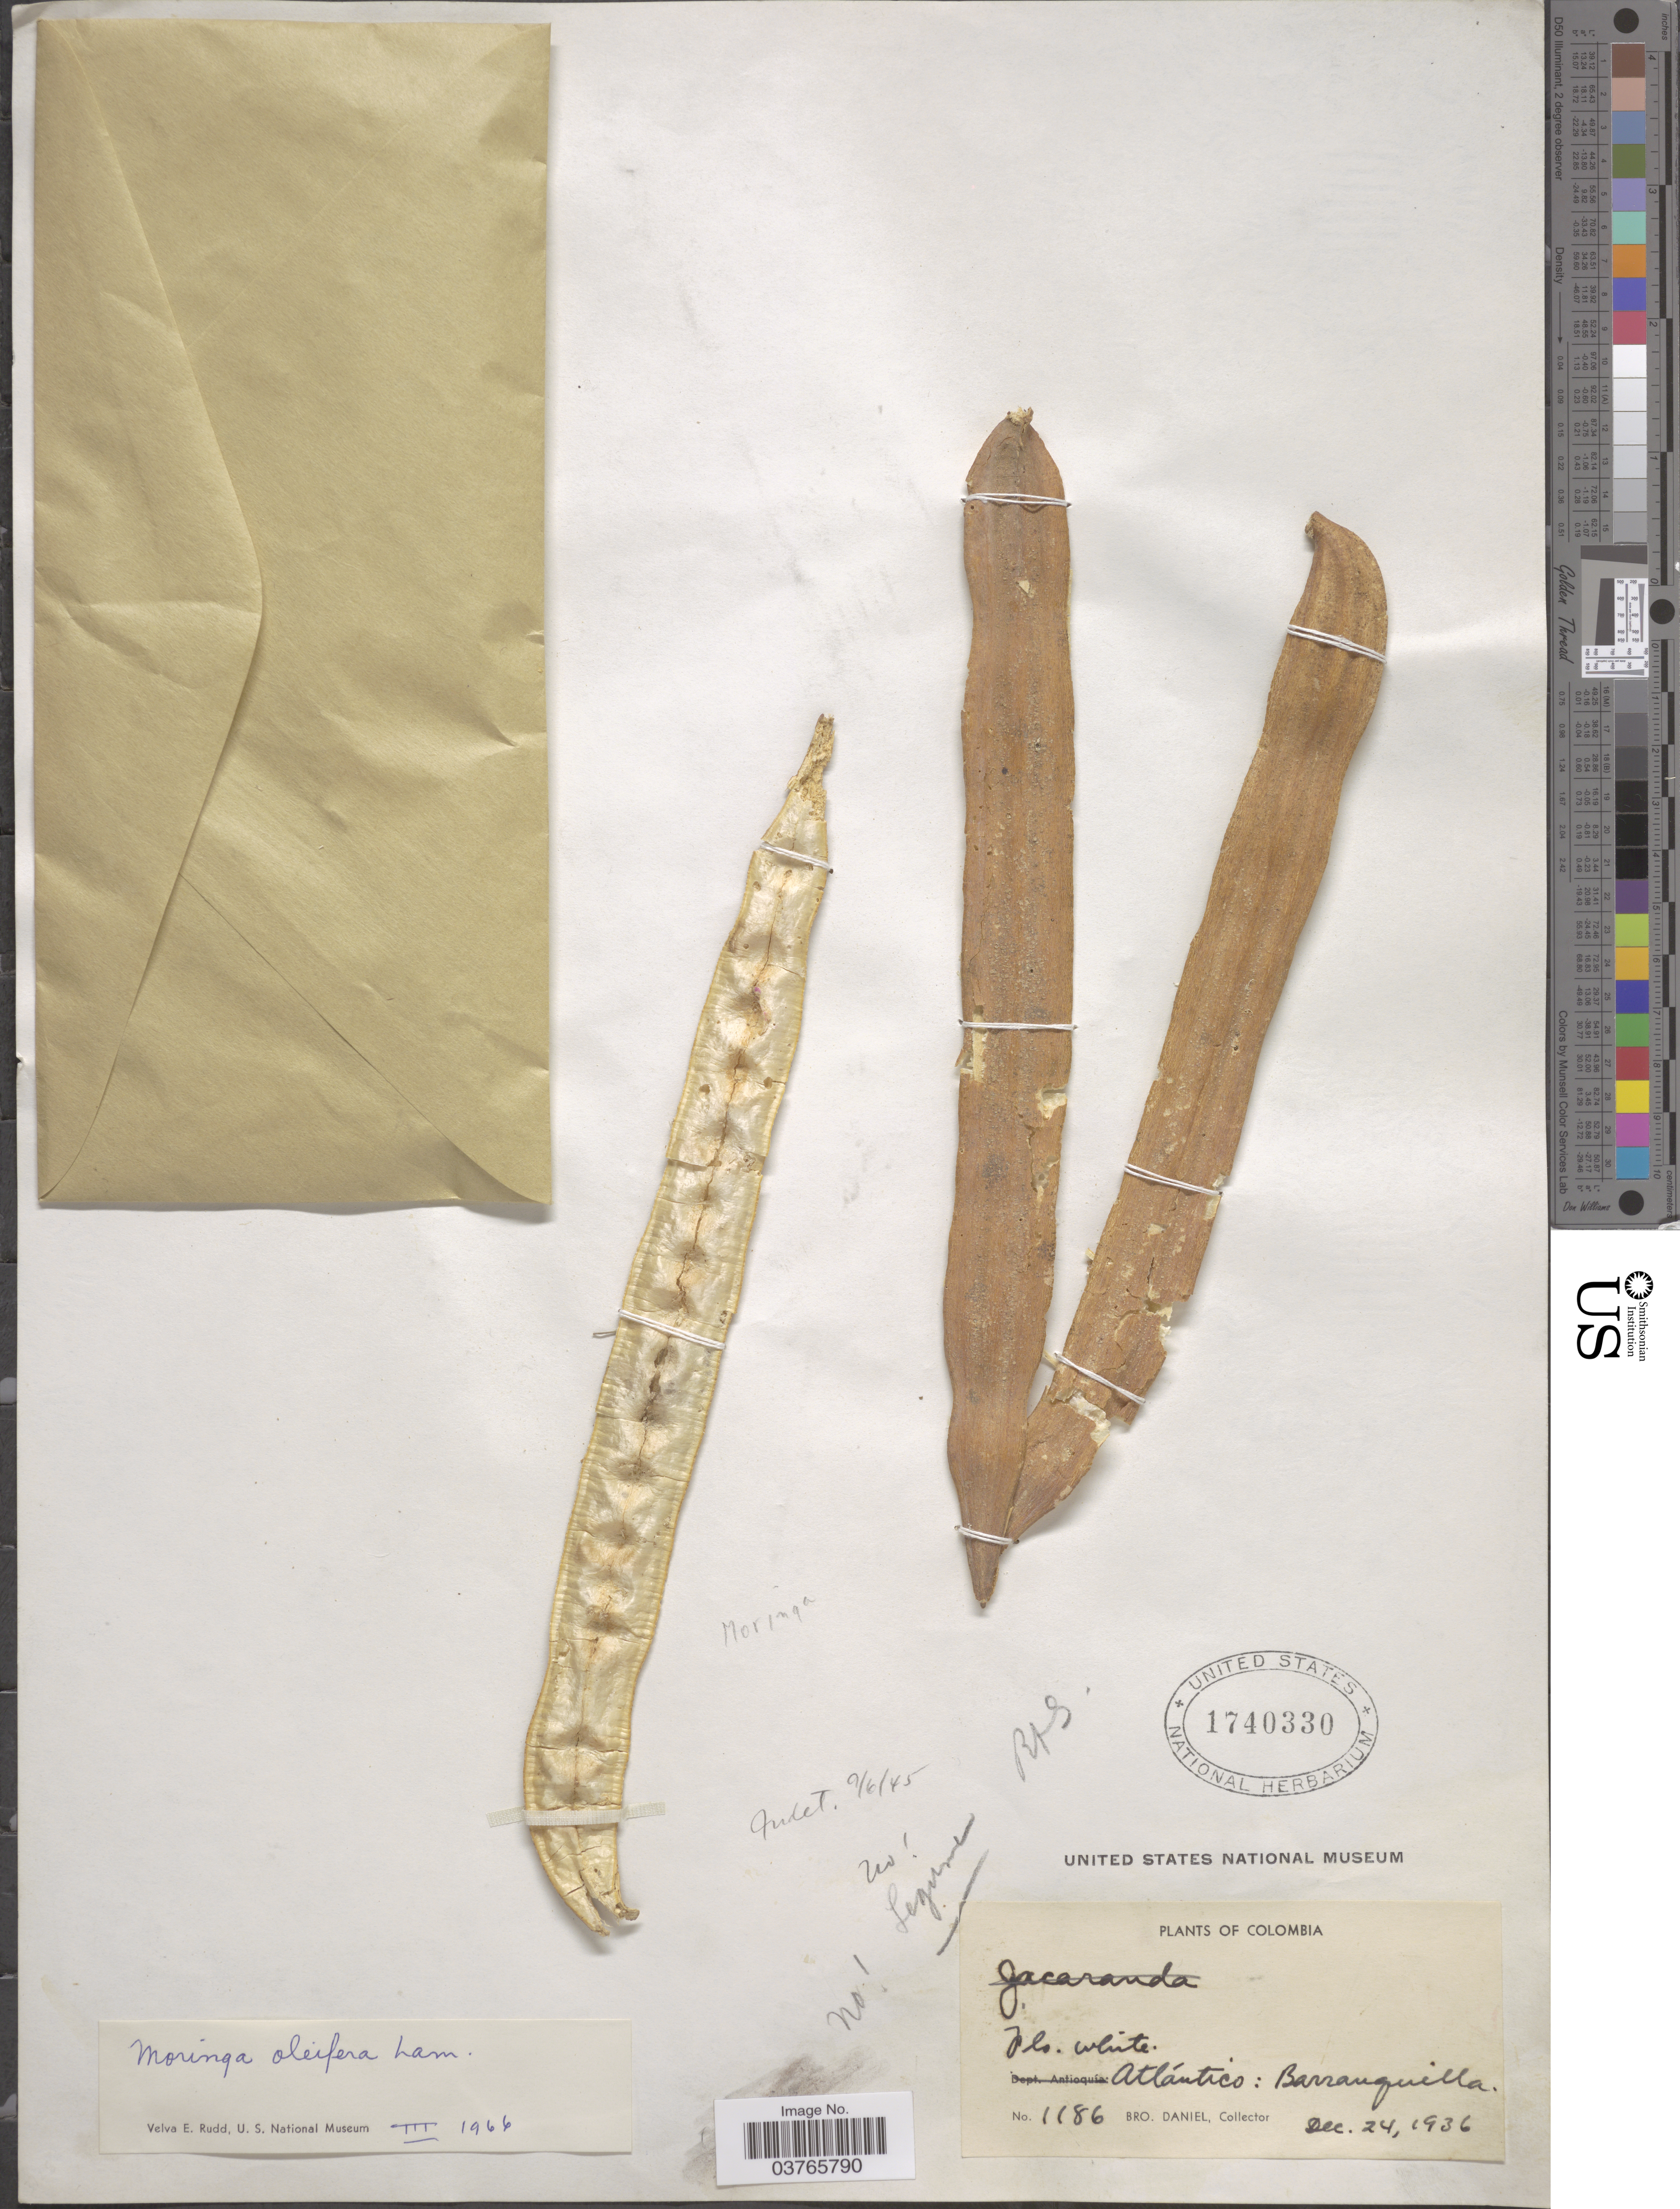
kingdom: Plantae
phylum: Tracheophyta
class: Magnoliopsida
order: Brassicales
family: Moringaceae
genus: Moringa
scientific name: Moringa oleifera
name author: Lam.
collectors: Bro. Daniel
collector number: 1186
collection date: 1936-12-24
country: Colombia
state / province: Atlántico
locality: Barranquilla.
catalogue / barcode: US 1740330